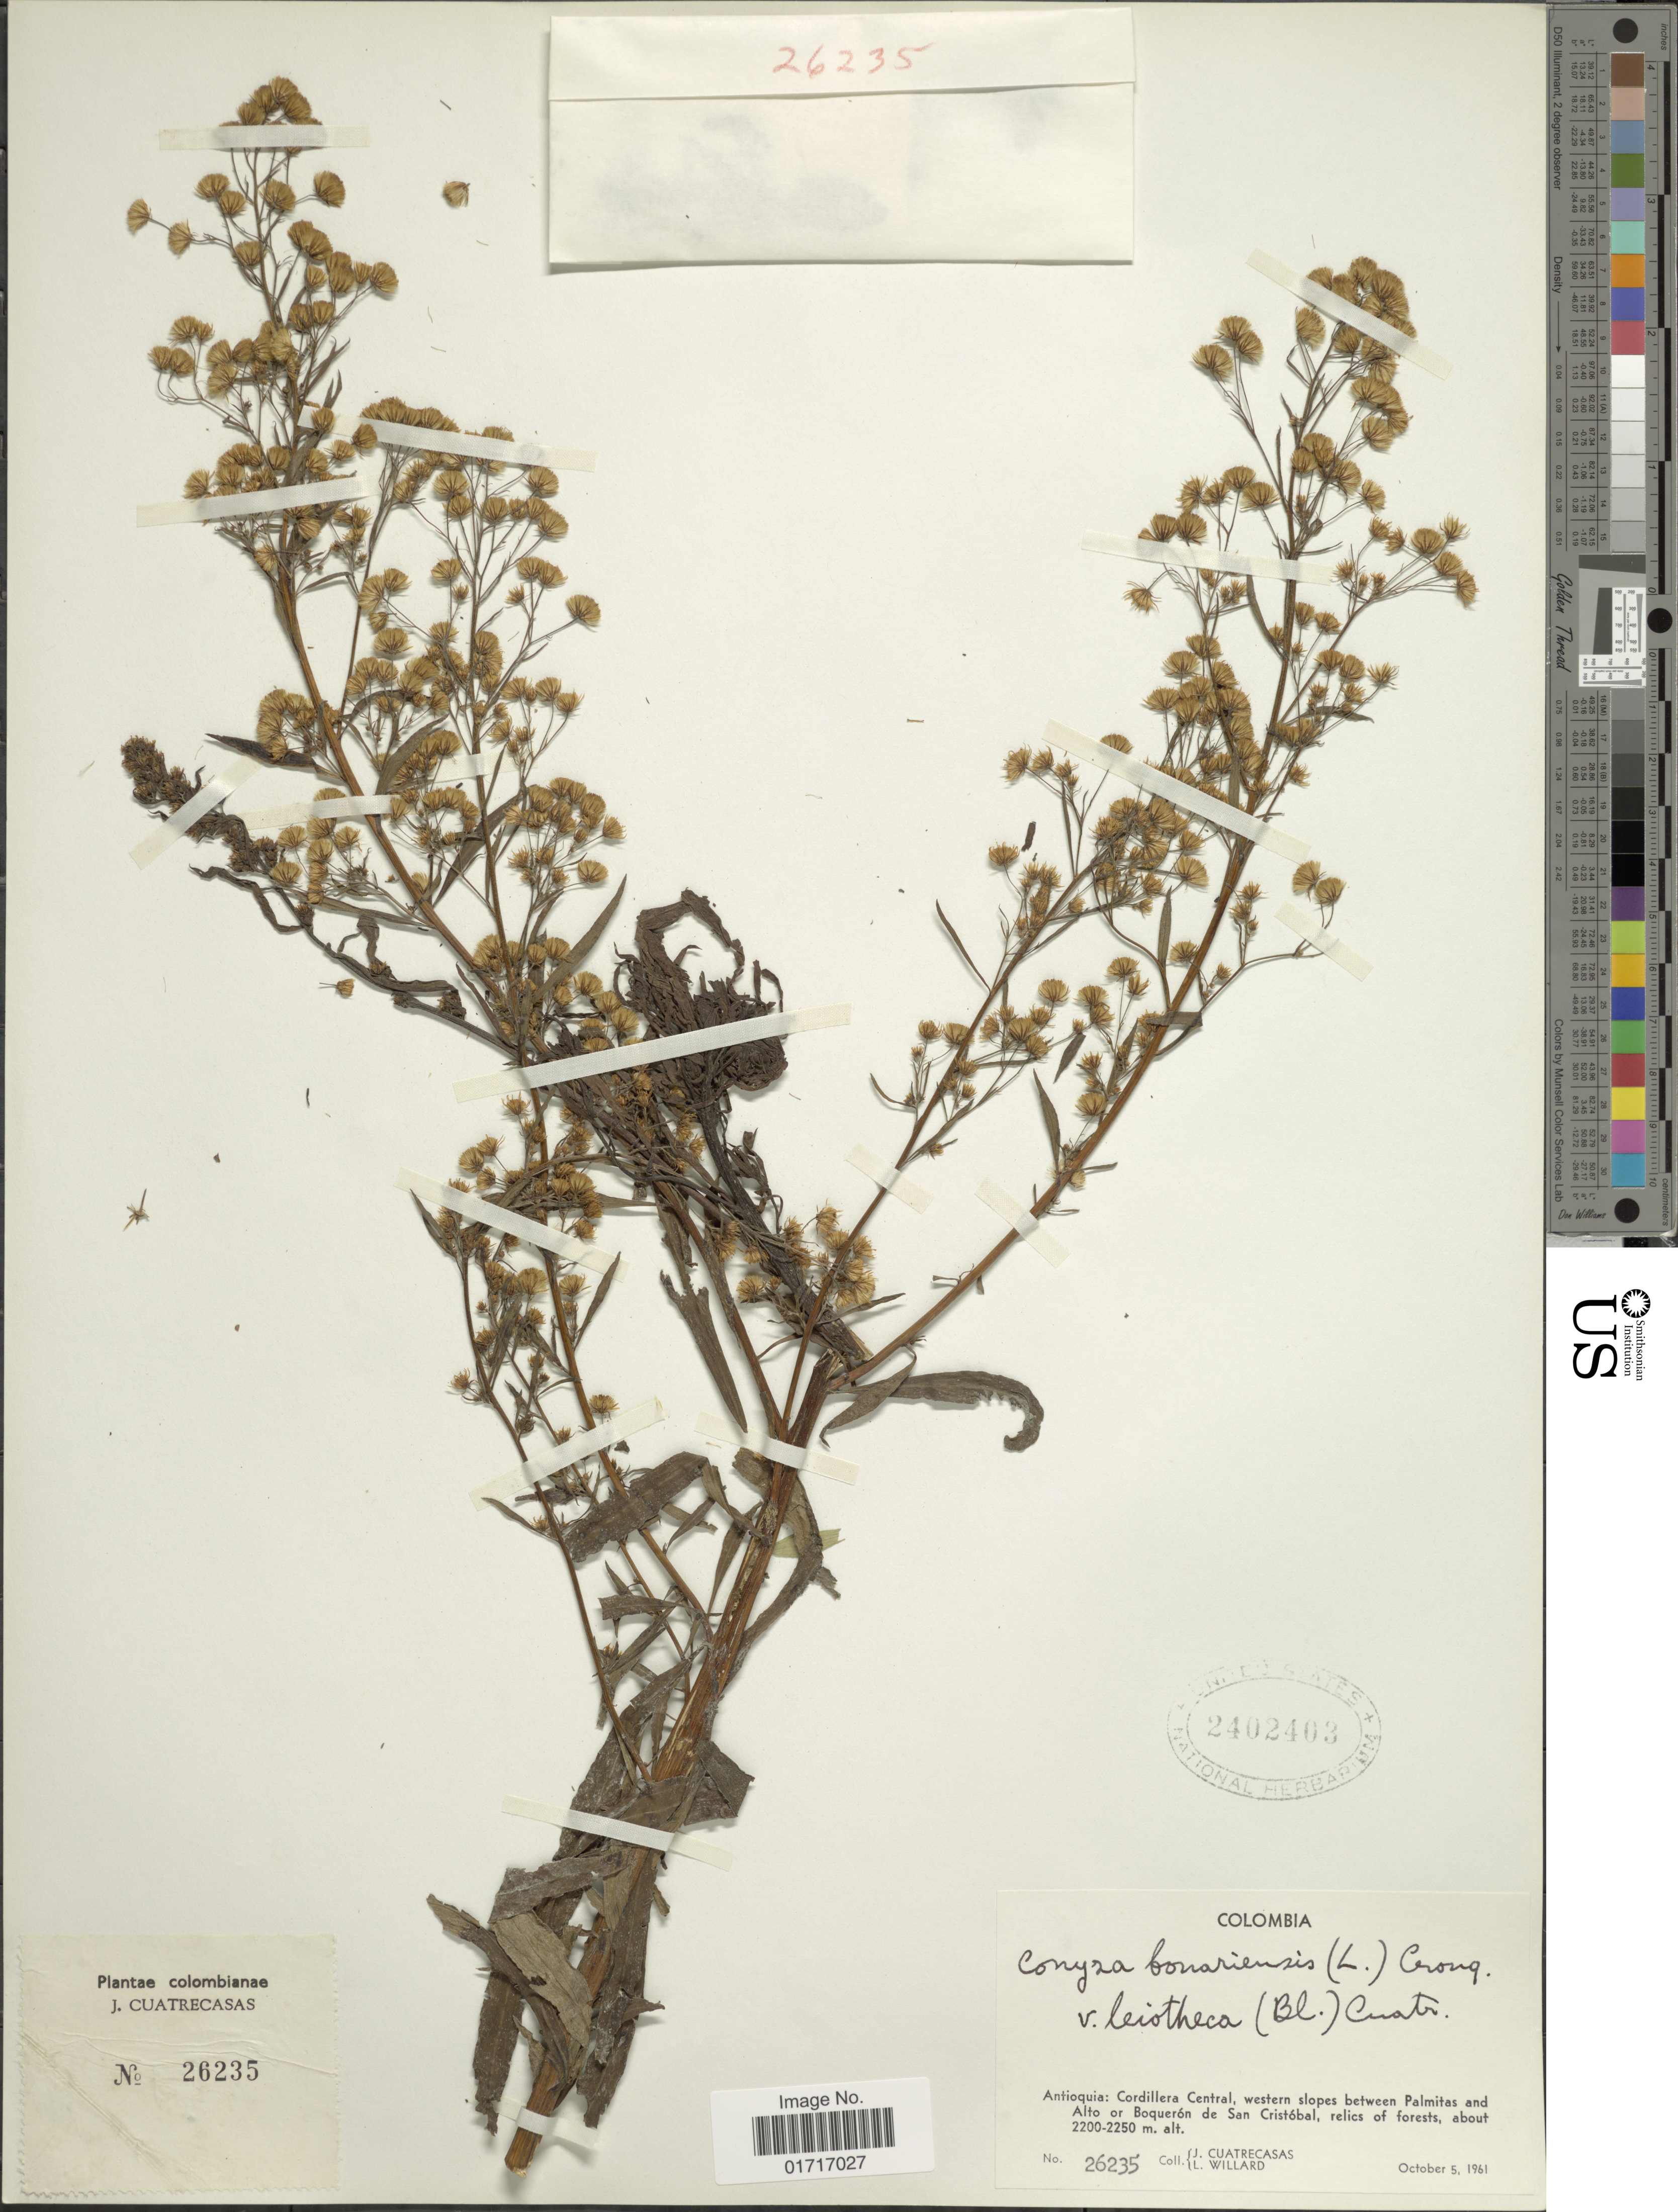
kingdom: Plantae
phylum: Tracheophyta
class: Magnoliopsida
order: Asterales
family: Asteraceae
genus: Conyza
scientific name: Conyza bonariensis var. leiotheca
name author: (S.F. Blake) Cuatrec.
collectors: J. Cuatrecasas & L. Willard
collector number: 26235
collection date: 1961-10-05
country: Colombia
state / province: Antioquia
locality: Antioquia: Cordillera Central, western slopes between Palmitas and Alto or Boqueron de San Cristobal, relics of forests.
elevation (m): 2200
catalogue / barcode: US 2402403